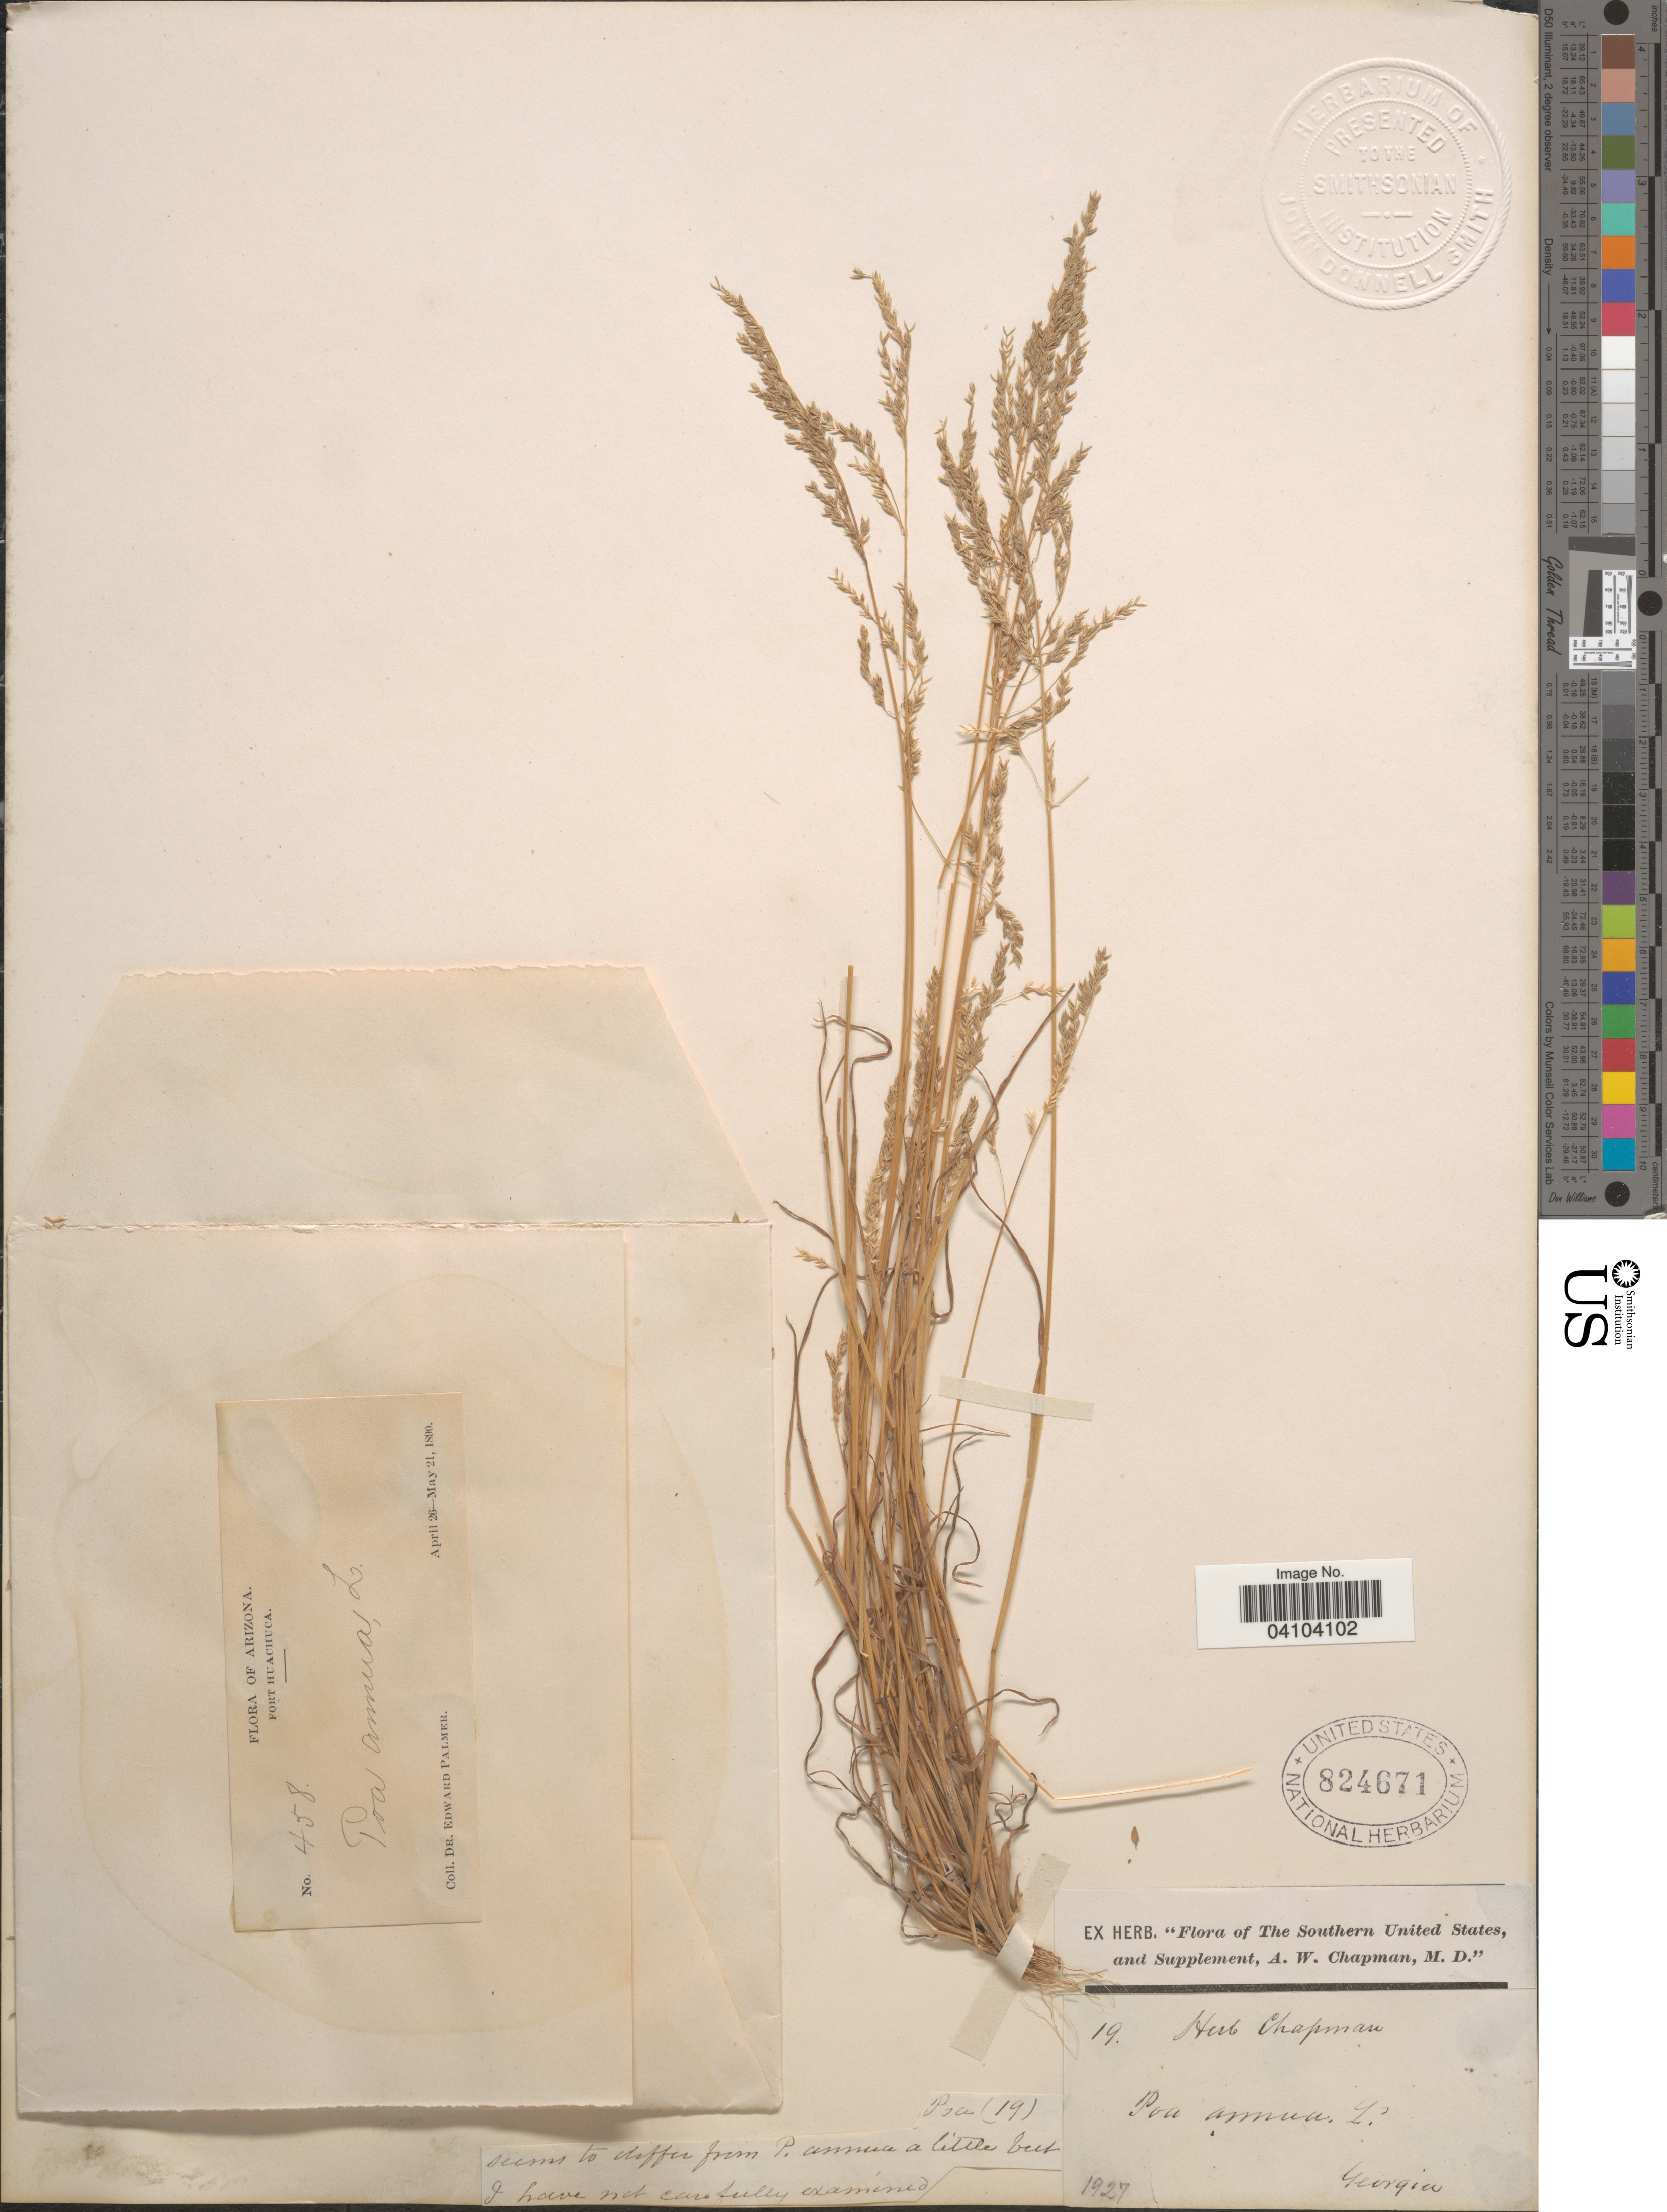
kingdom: Plantae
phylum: Tracheophyta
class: Liliopsida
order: Poales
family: Poaceae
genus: Poa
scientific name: Poa chapmaniana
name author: Scribn.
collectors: E. Palmer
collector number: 458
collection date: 1890-04-26/1890-05-21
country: United States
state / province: Arizona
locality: Fort Huachuca.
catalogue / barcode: US 824671